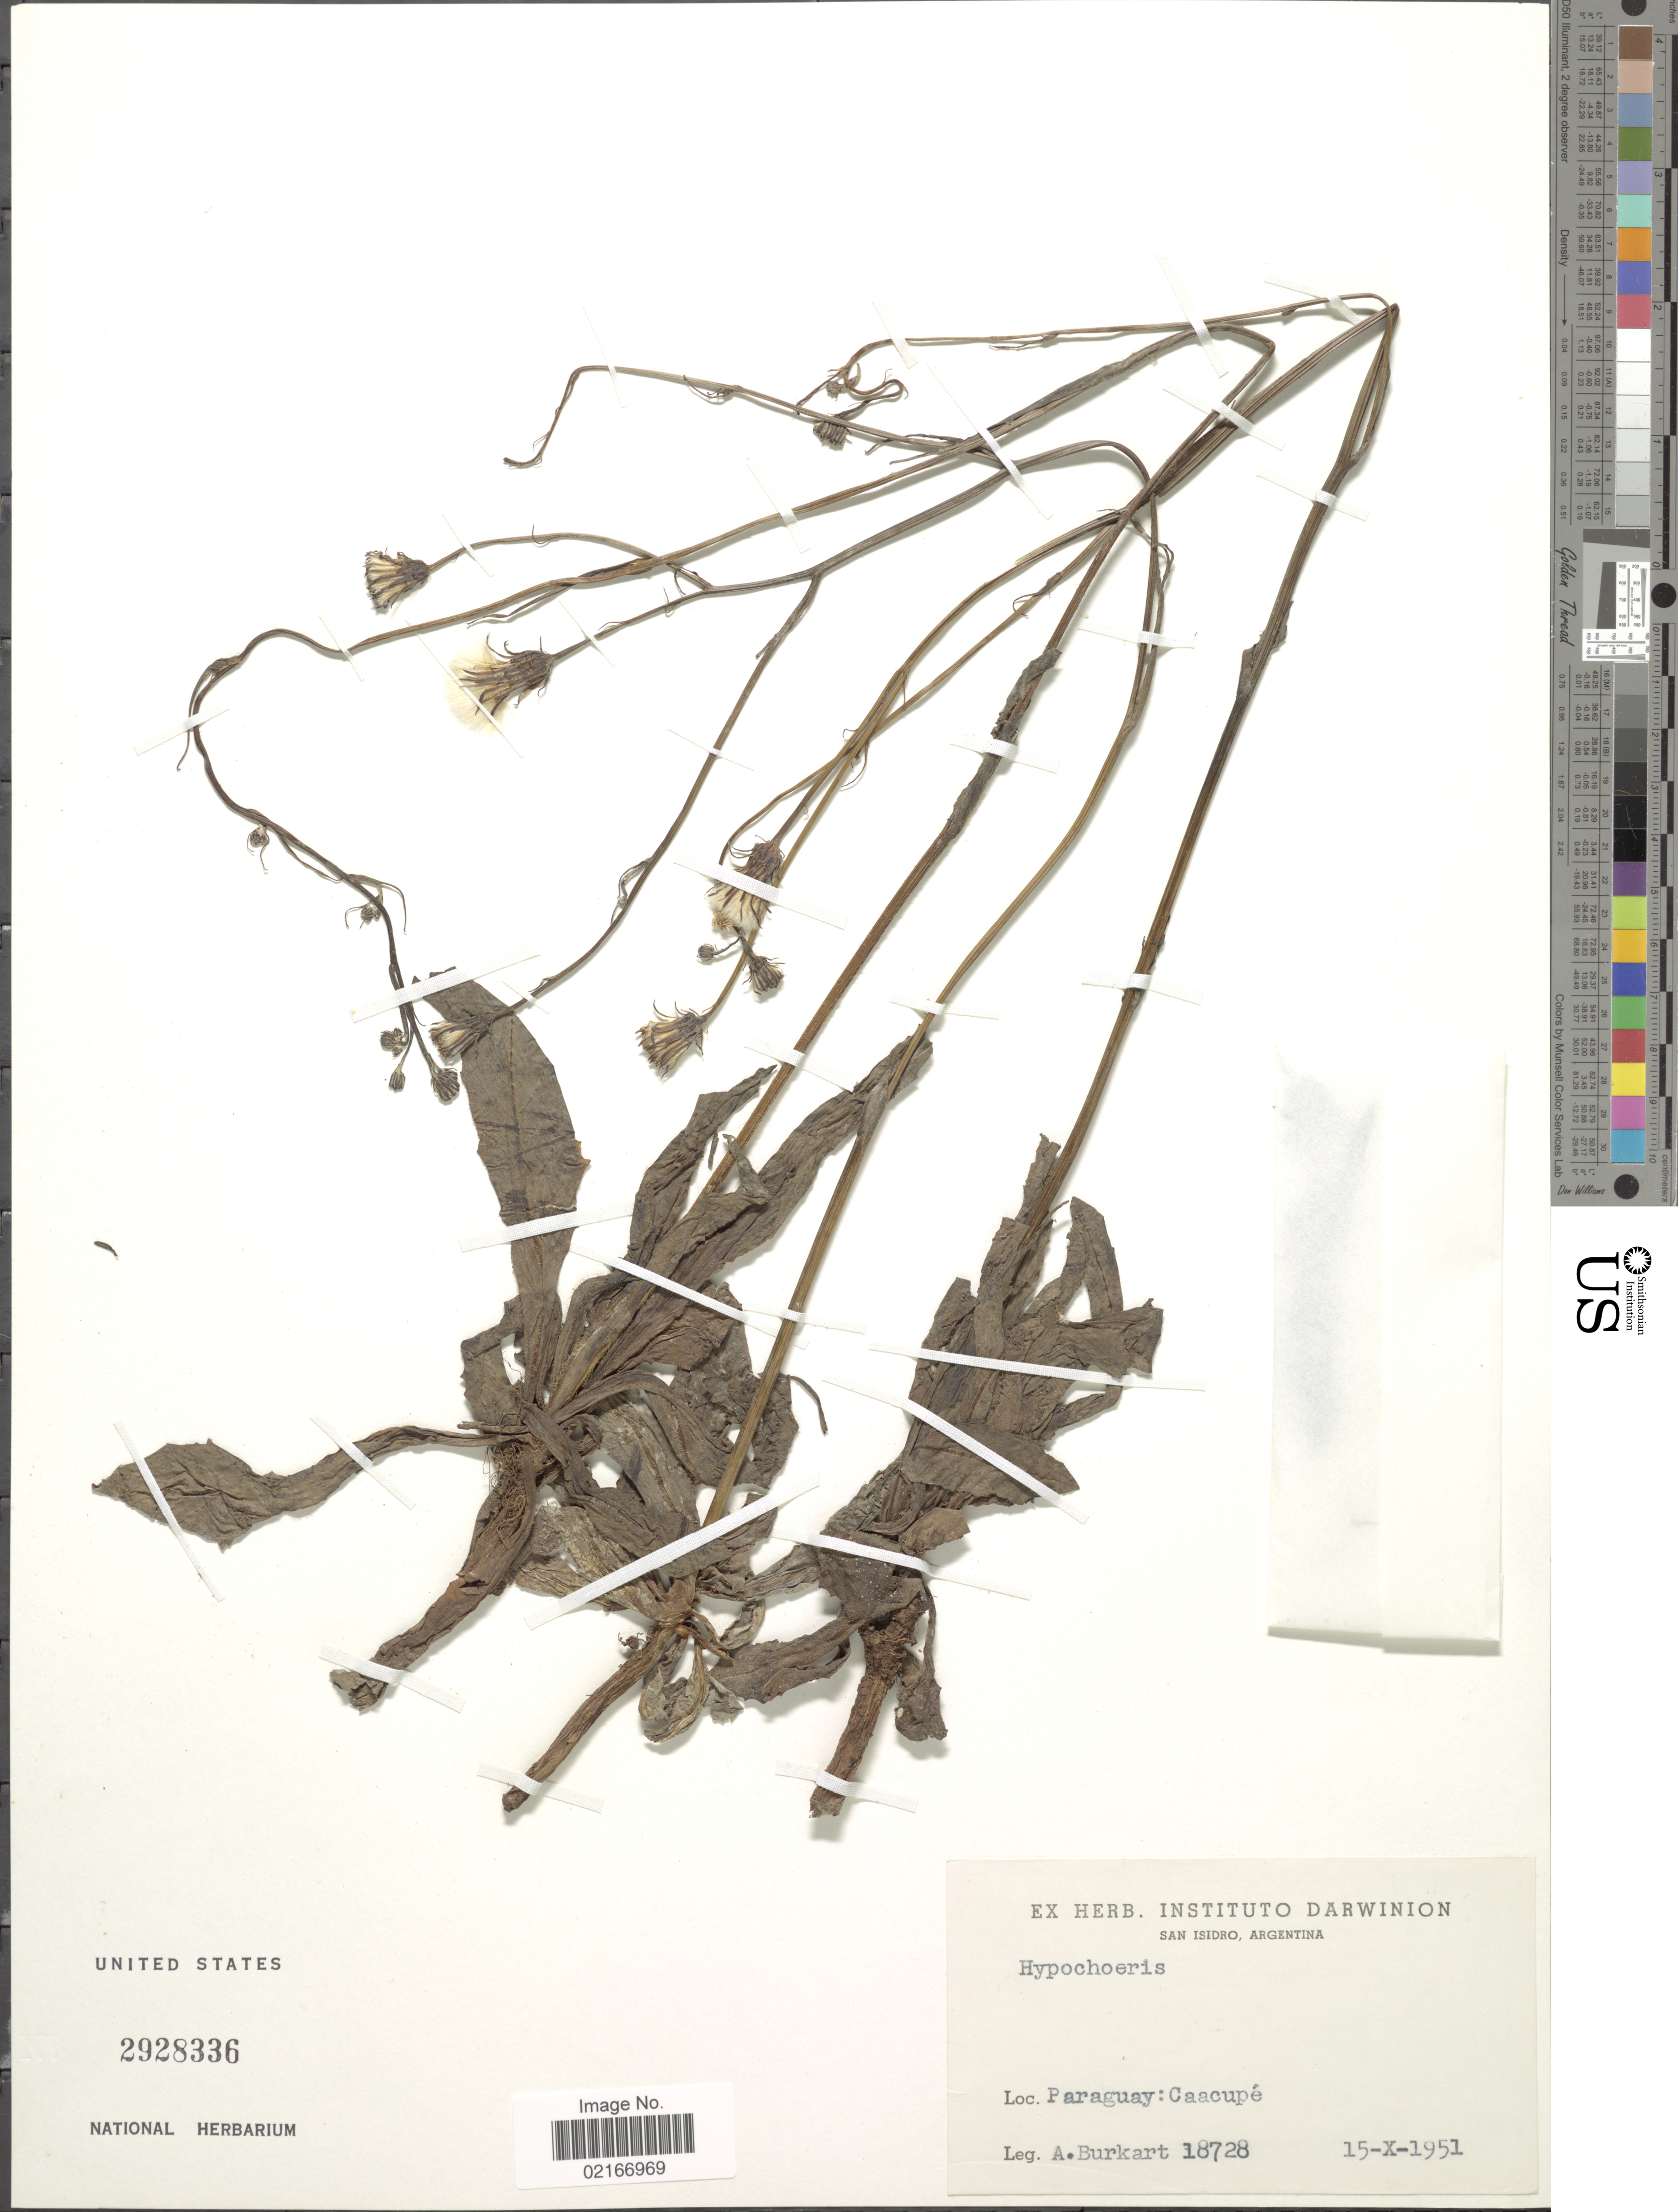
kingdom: Plantae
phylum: Tracheophyta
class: Magnoliopsida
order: Asterales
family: Asteraceae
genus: Hypochaeris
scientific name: Hypochaeris sp.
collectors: A. E. Burkart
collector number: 18728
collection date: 1951-10-15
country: Paraguay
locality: Caacupé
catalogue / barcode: US 2928336